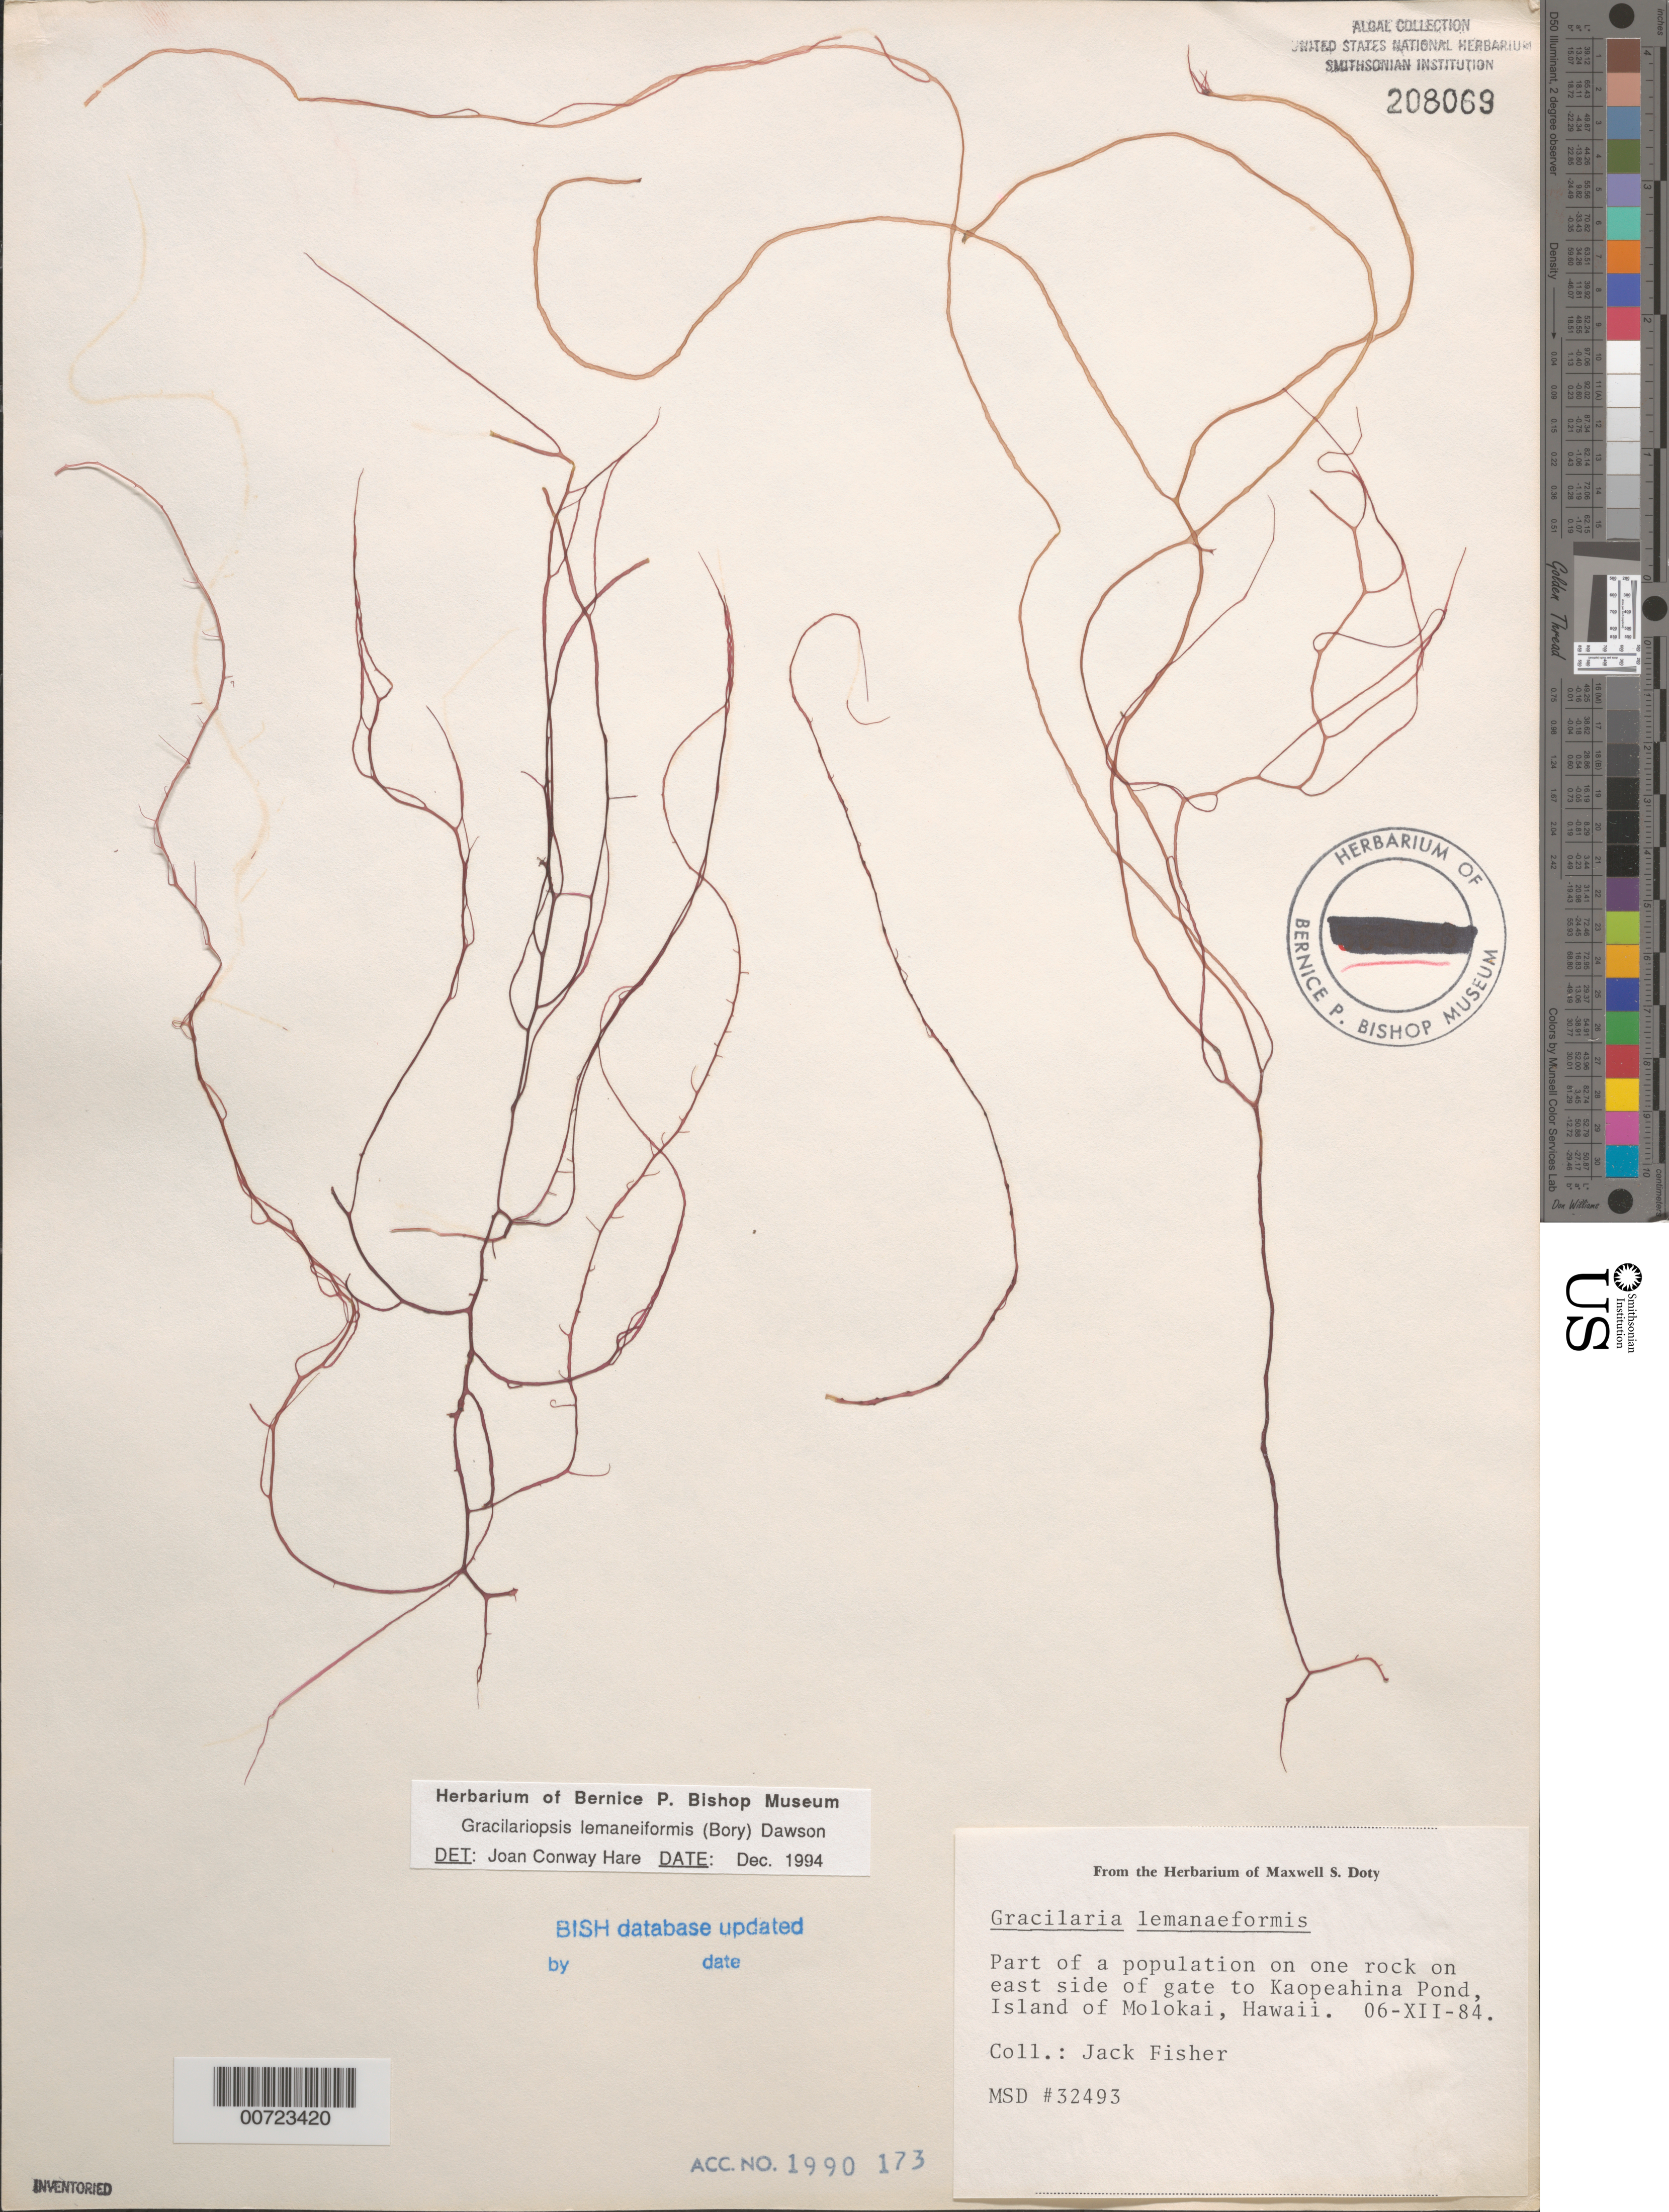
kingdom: Plantae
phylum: Rhodophyta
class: Florideophyceae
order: Gracilariales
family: Gracilariaceae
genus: Gracilariopsis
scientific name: Gracilariopsis lemaneiformis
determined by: Hare, Joan Conway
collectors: J. Fisher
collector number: MSD 32493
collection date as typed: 06 Dec 1984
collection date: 1984-12-06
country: United States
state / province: Hawaii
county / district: Maui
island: Moloka'i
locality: East side of gate to Kaopeahina Pond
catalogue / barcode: US 208069